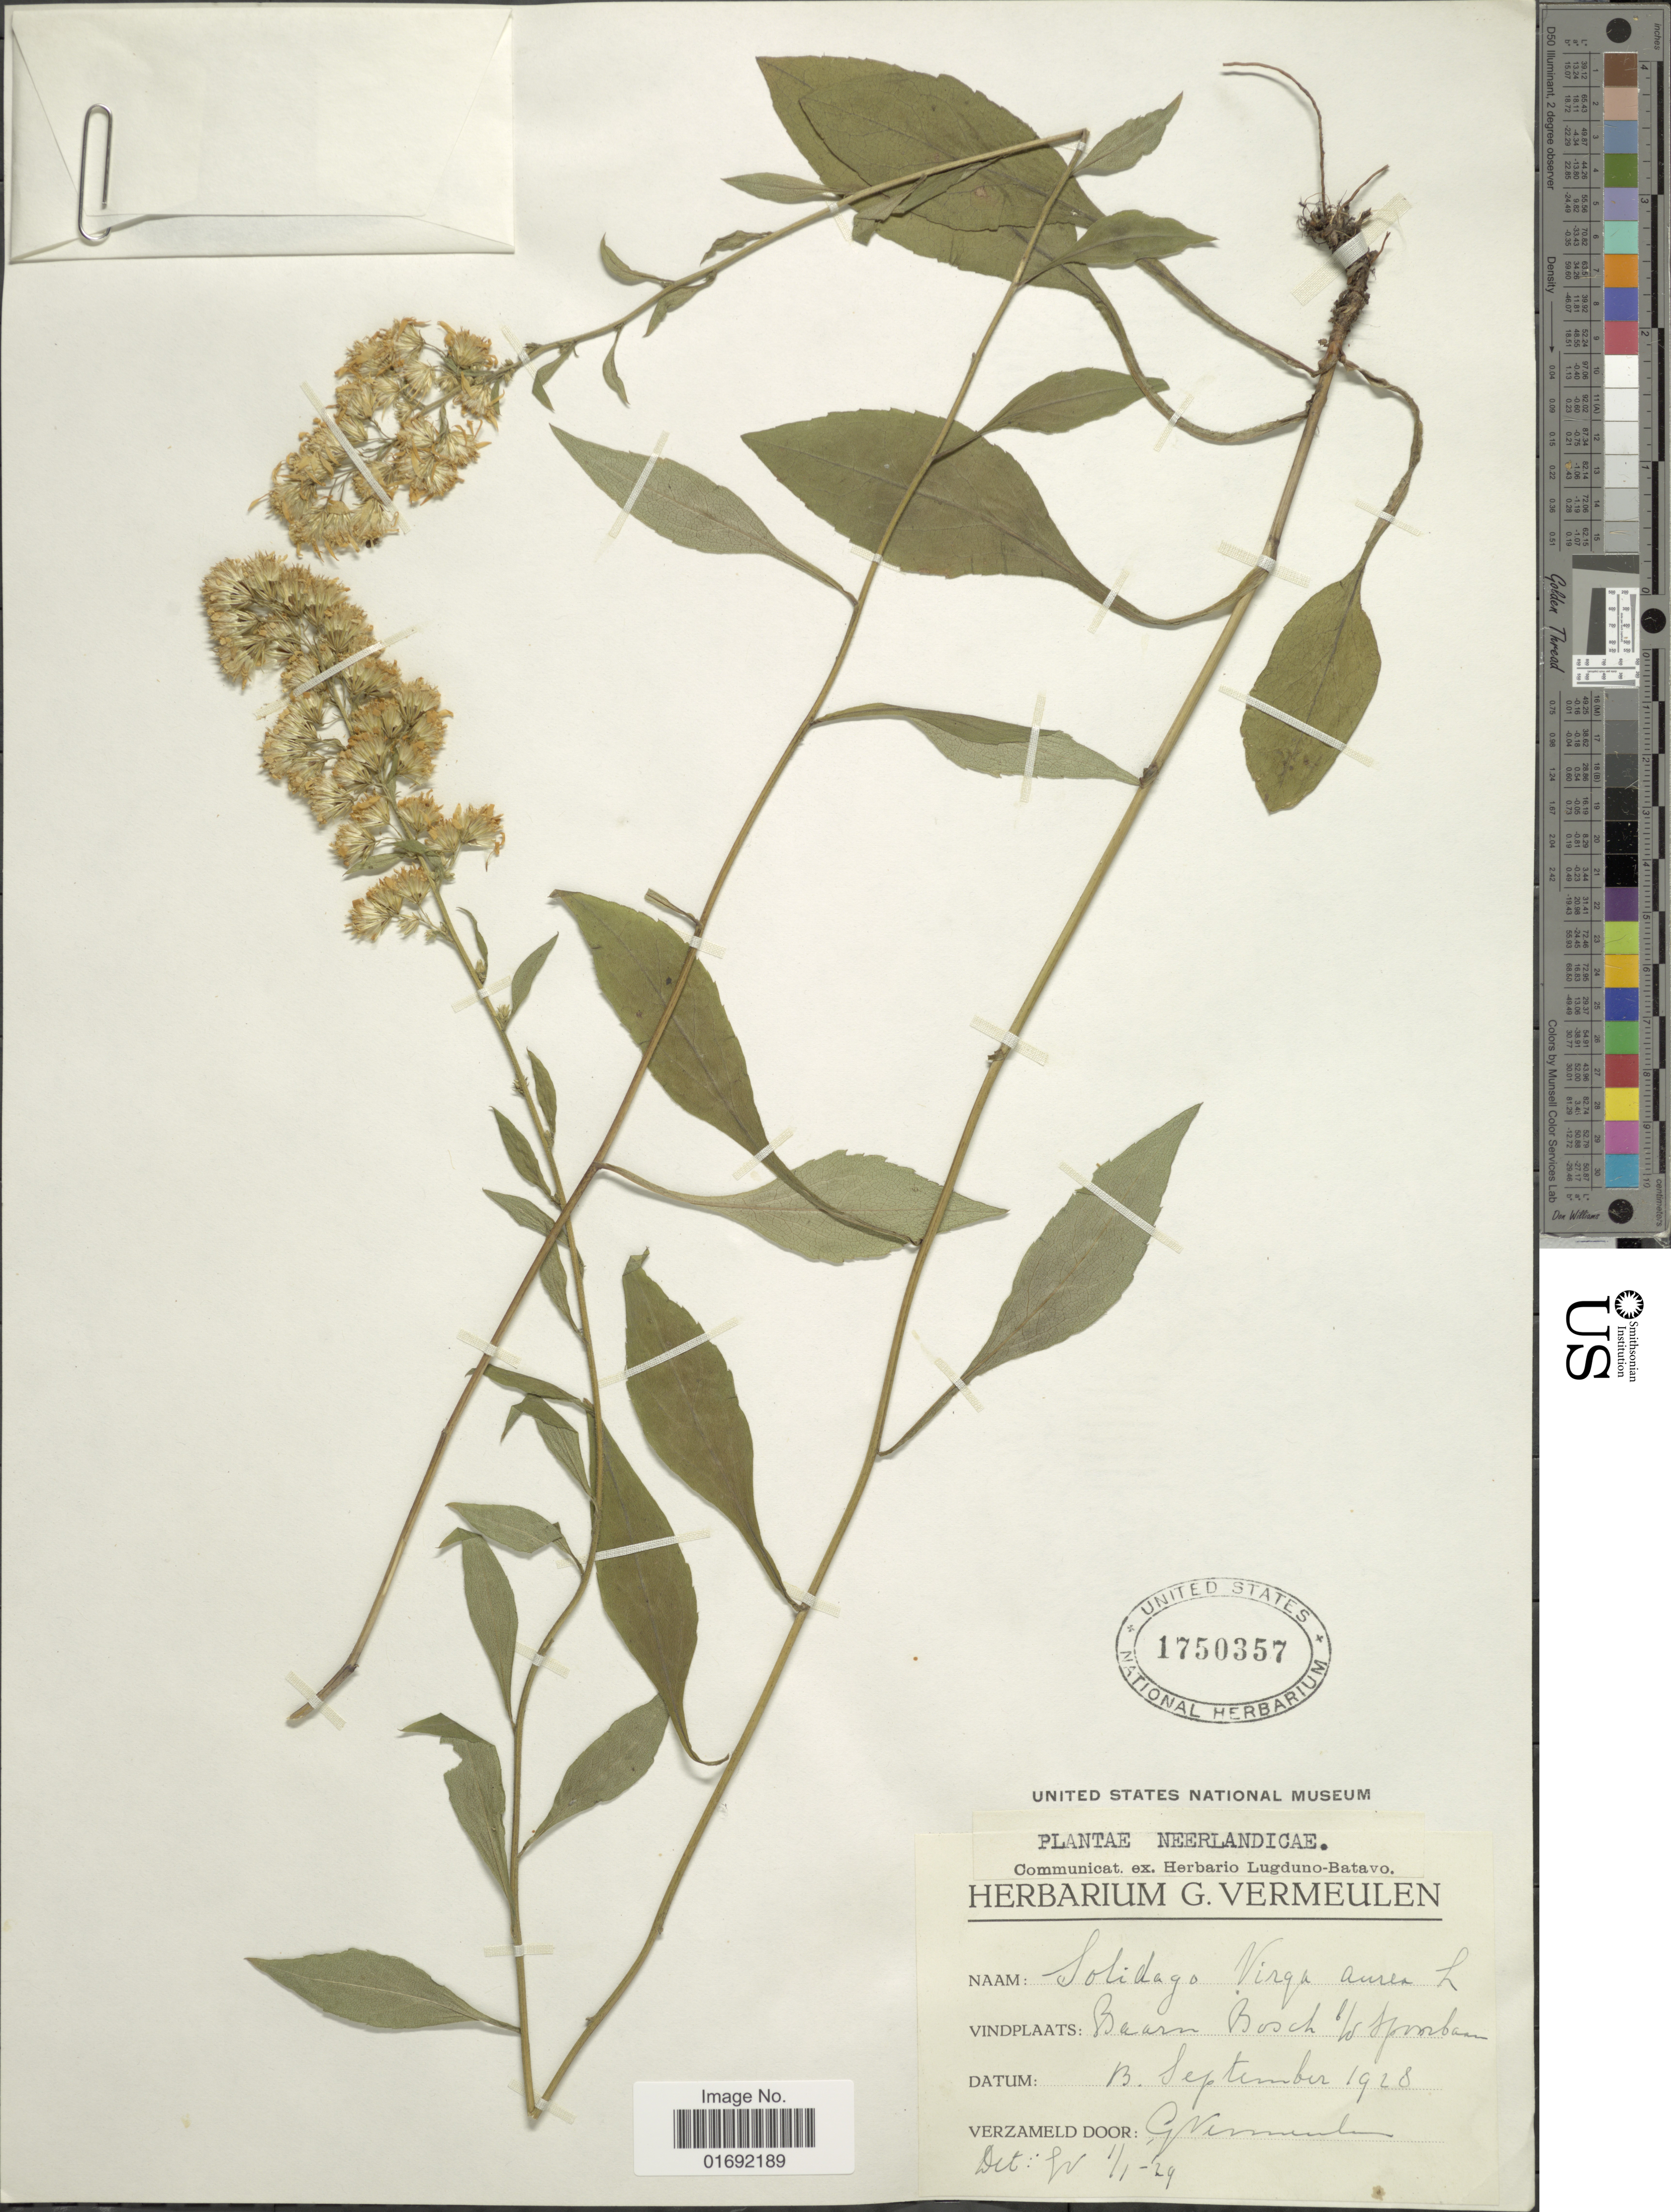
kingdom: Plantae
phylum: Tracheophyta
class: Magnoliopsida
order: Asterales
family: Asteraceae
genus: Solidago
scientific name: Solidago virgaurea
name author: L.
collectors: G. Vermeulen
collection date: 1928-09-13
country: Netherlands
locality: Neerlandicae, Baarn Bosch o/d Spoorbaan [interpreted]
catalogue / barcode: US 1750357